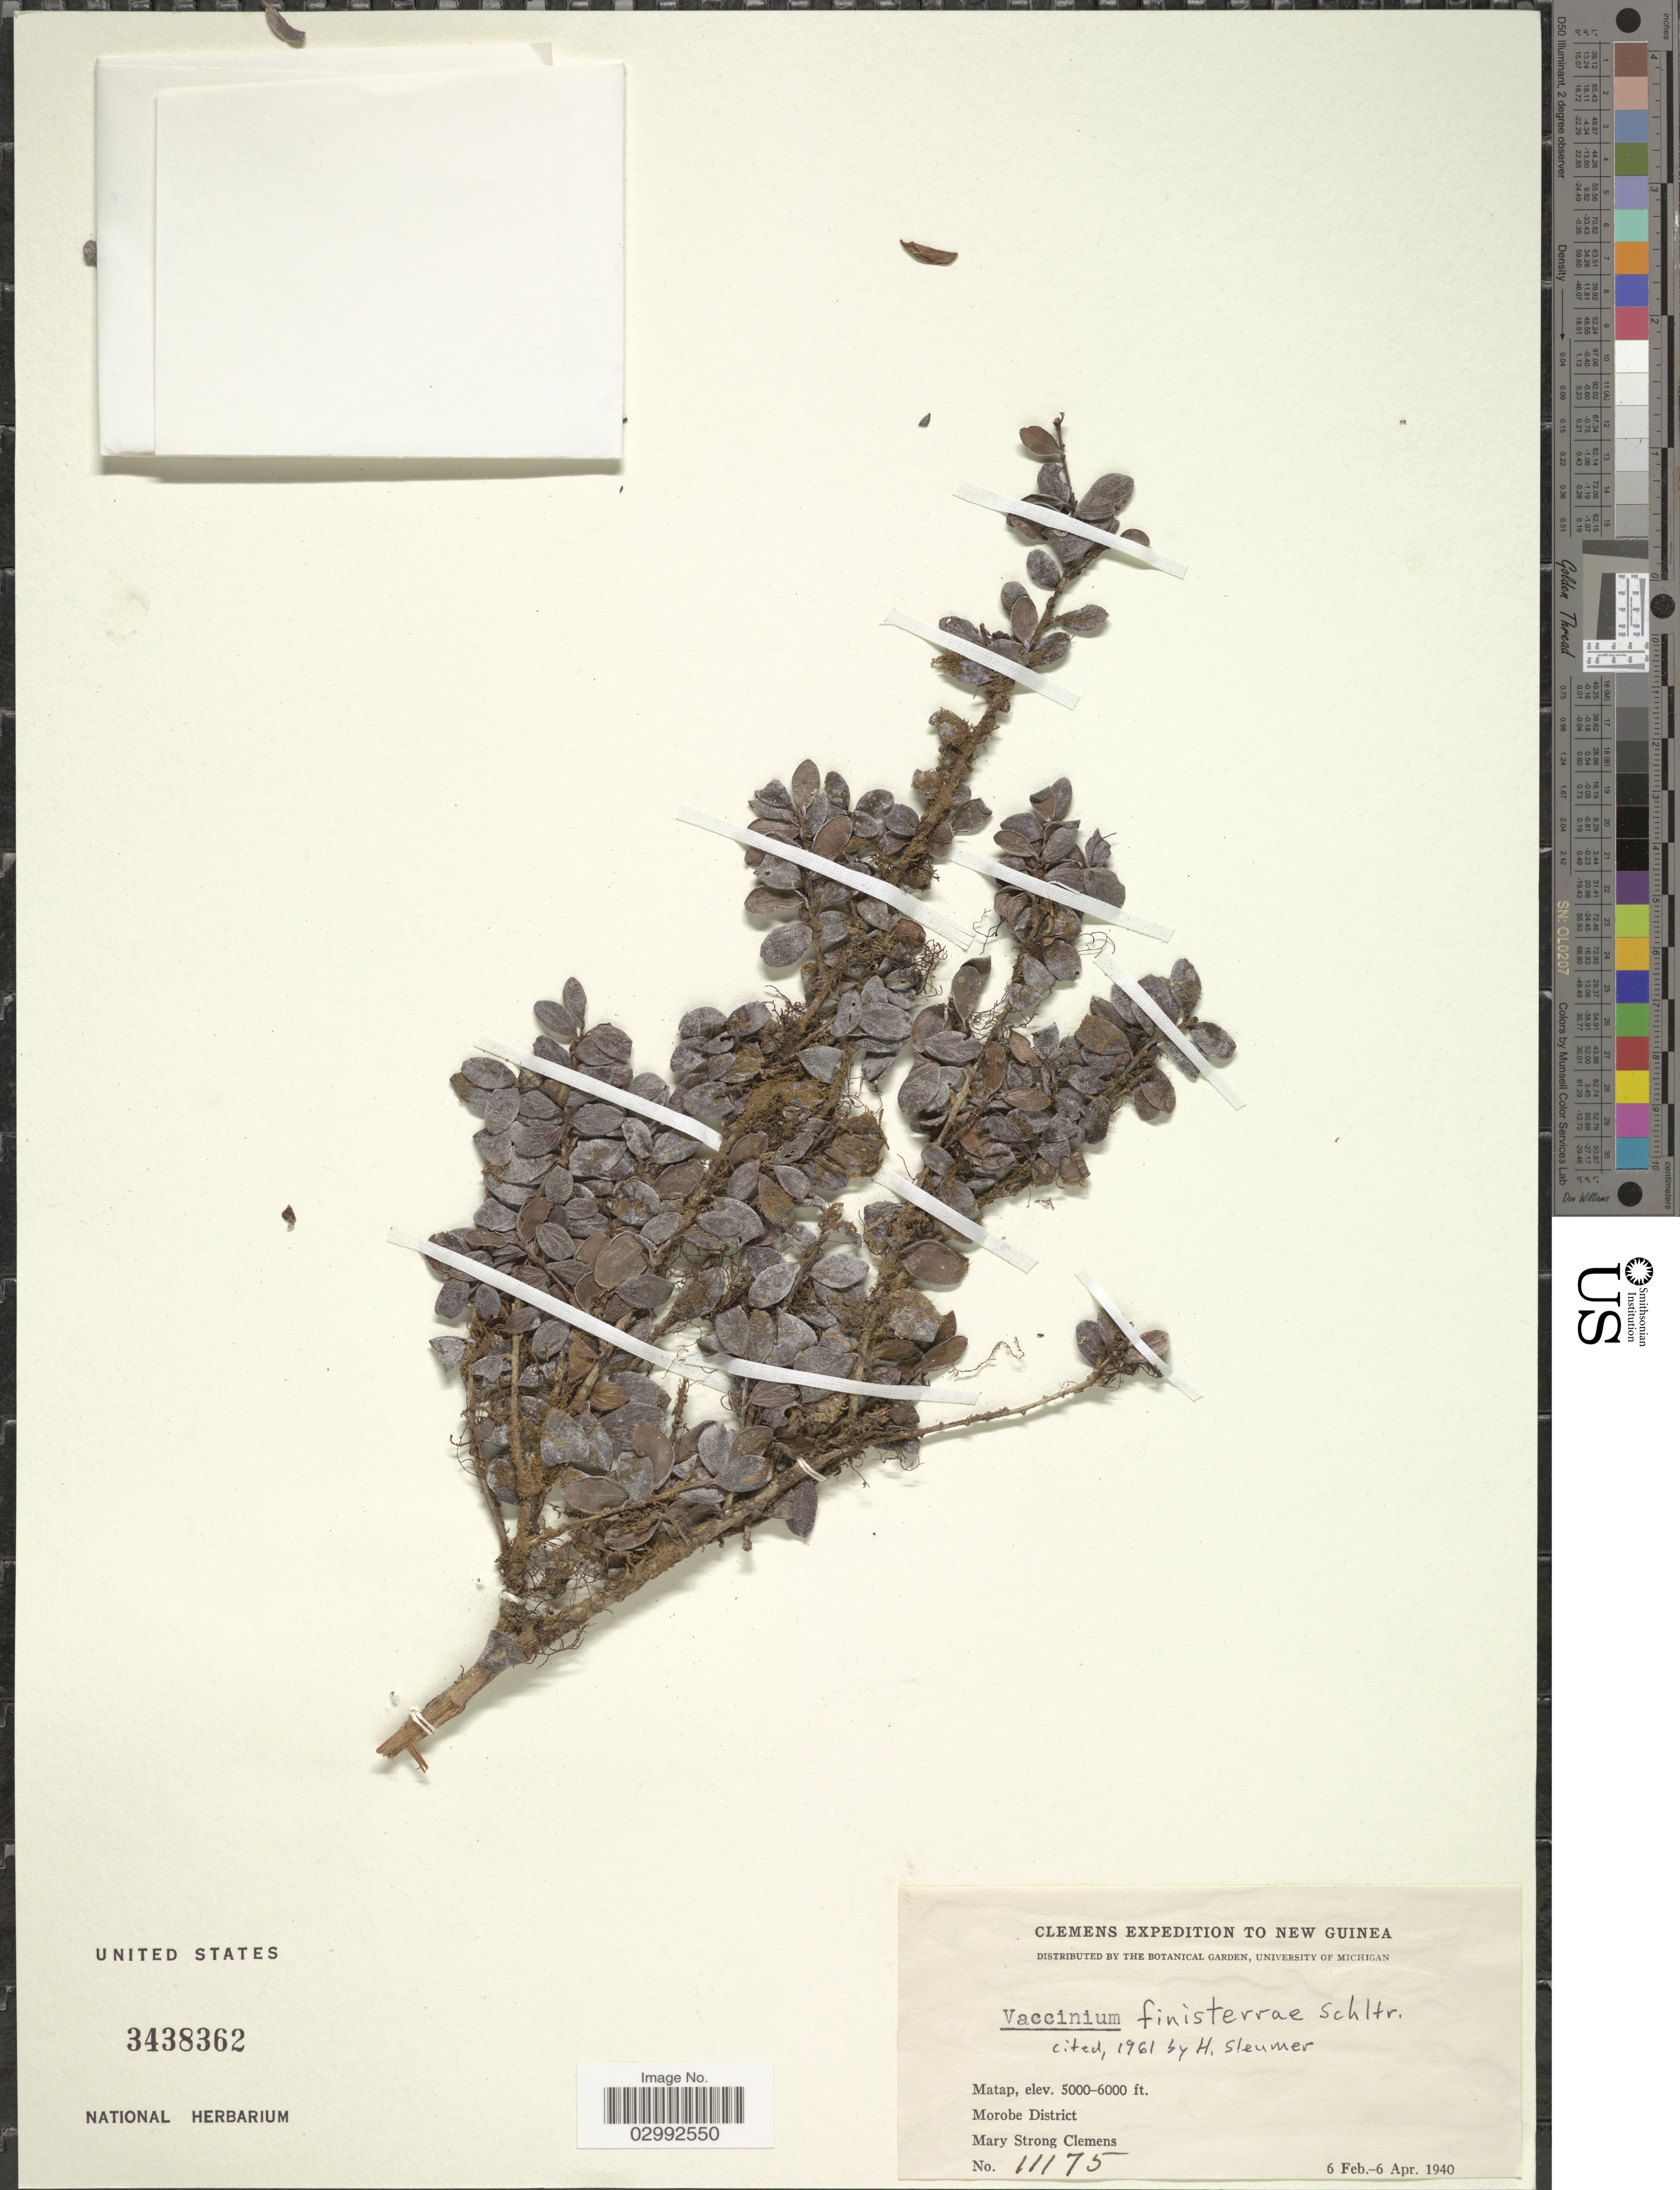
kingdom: Plantae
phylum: Tracheophyta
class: Magnoliopsida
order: Ericales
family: Ericaceae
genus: Vaccinium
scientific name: Vaccinium finisterrae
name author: Schltr.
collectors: M. S. Clemens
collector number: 11175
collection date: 1940-02-06/1940-04-06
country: Papua New Guinea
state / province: Morobe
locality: Matap, Morobe District, New Guinea.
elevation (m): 1524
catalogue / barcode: US 3438362